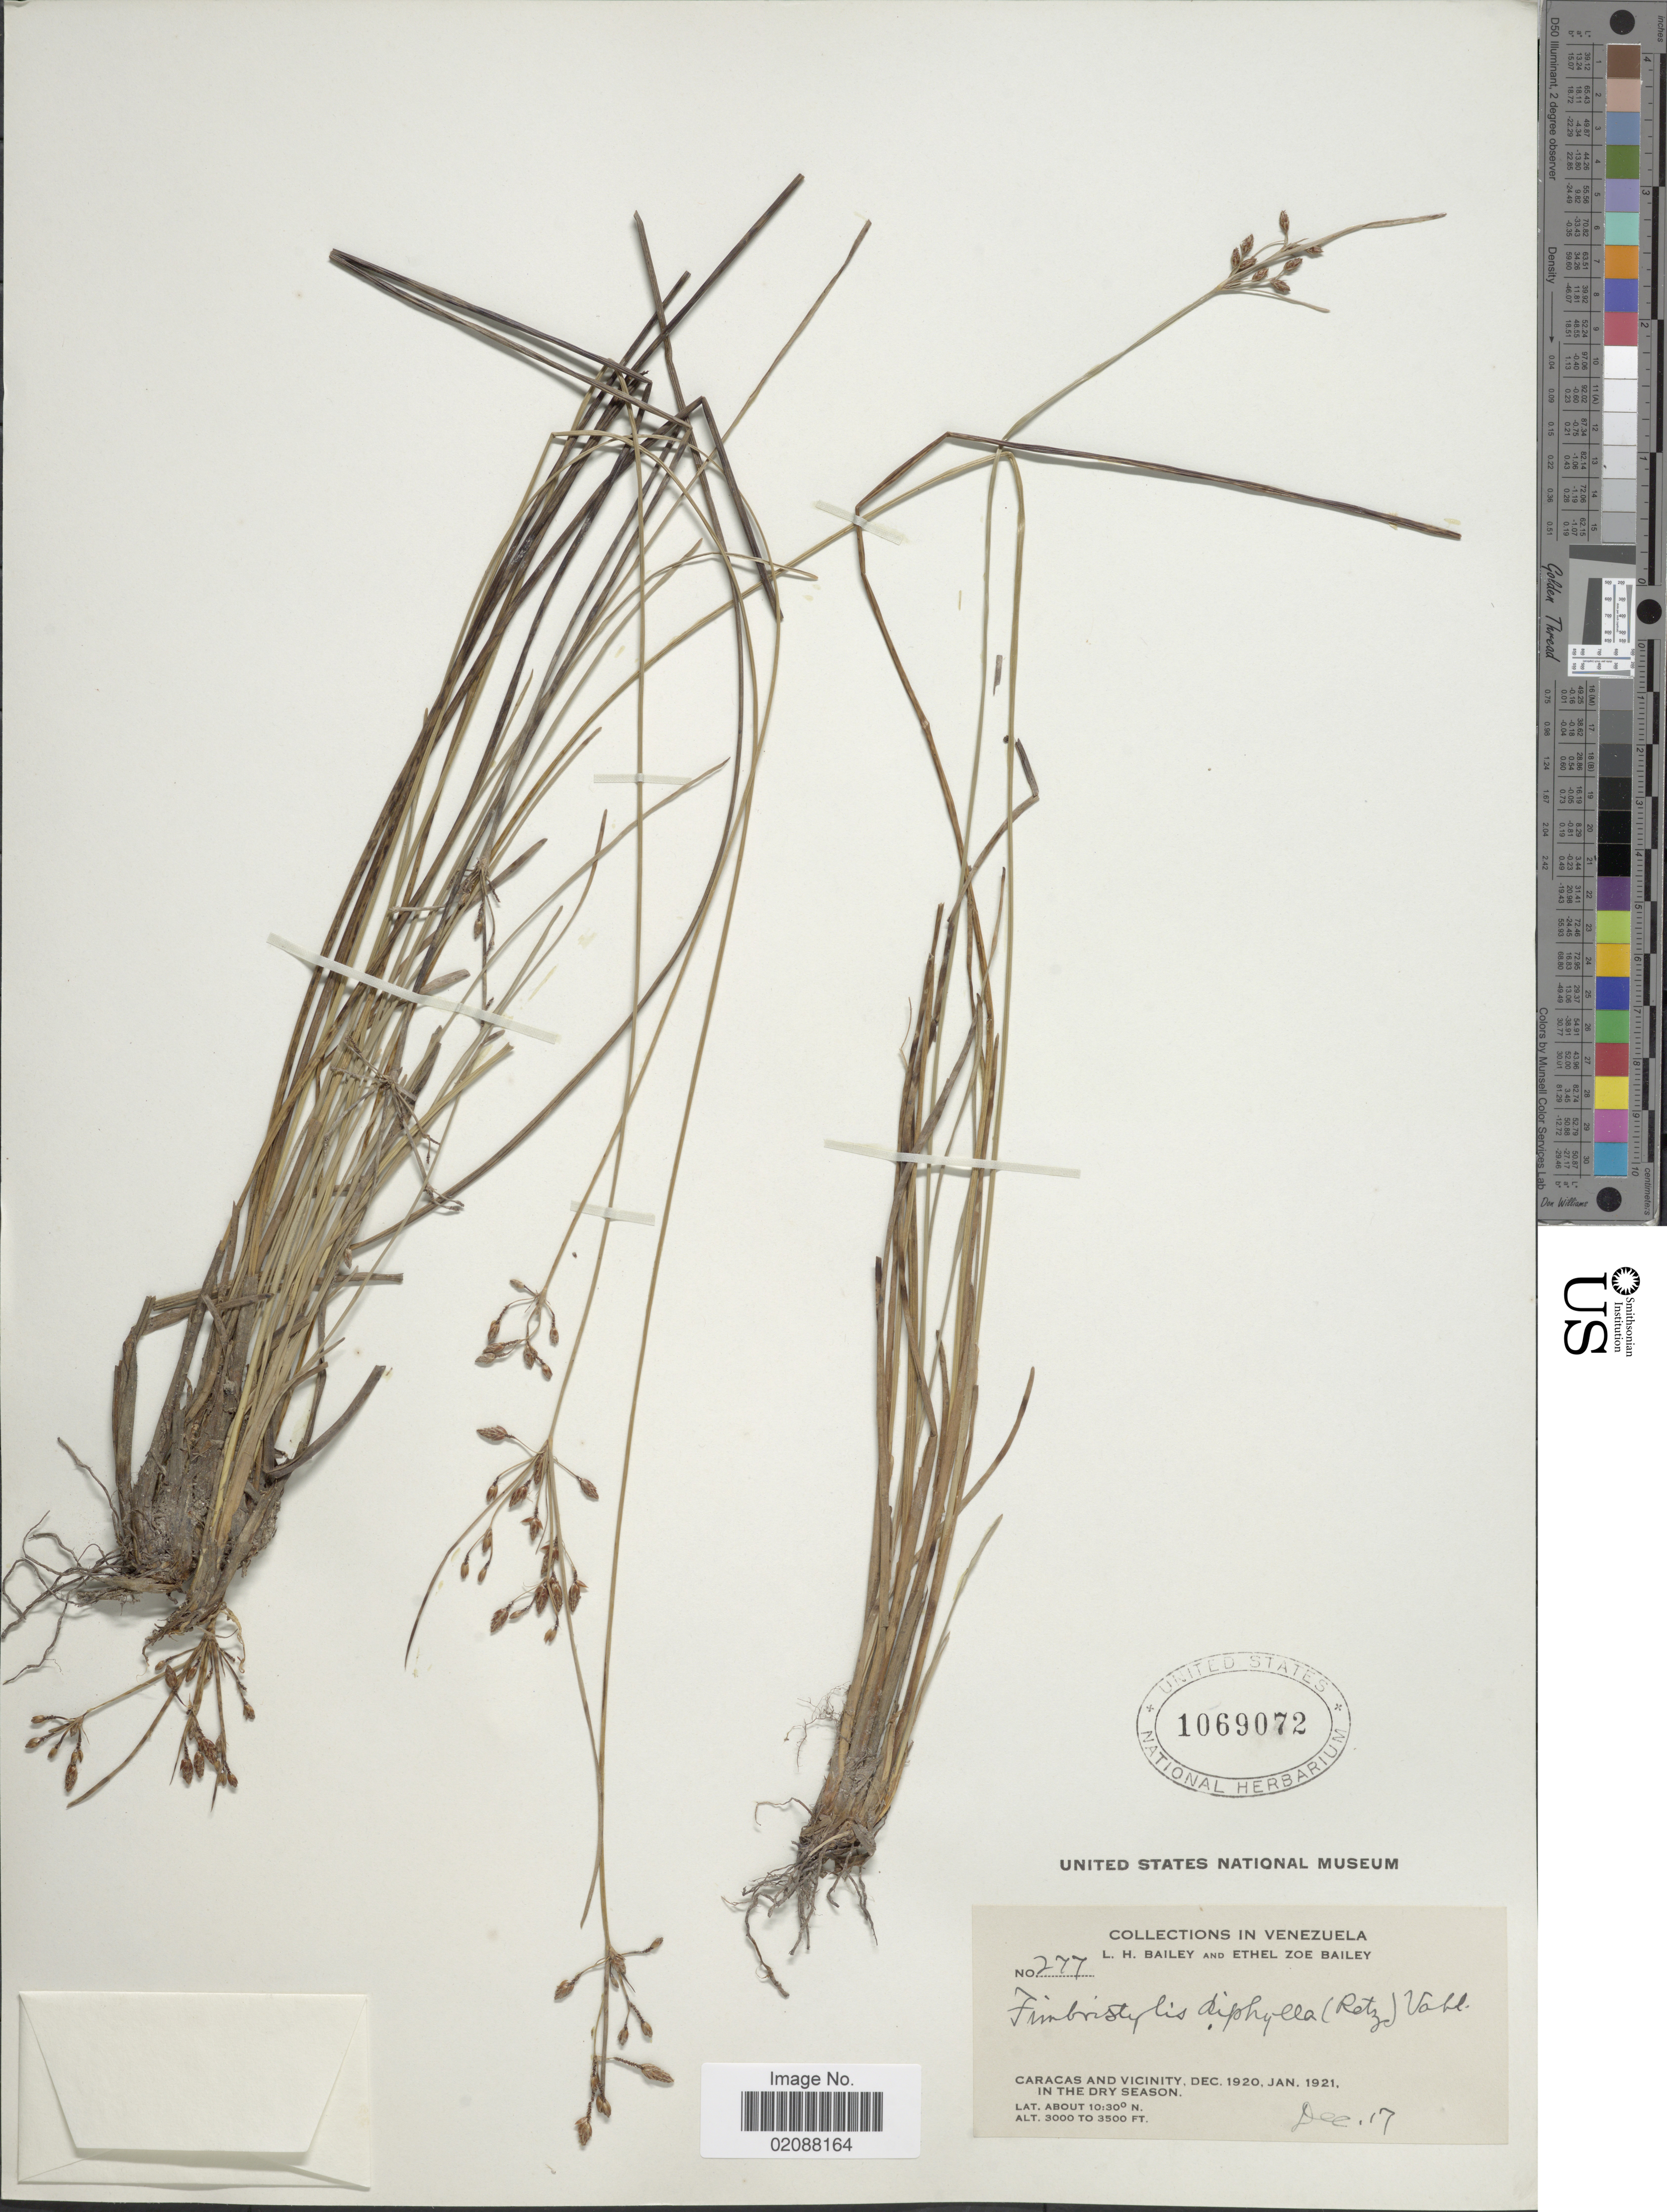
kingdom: Plantae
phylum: Tracheophyta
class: Liliopsida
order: Poales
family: Cyperaceae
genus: Fimbristylis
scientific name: Fimbristylis annua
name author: (All.) Roem. & Schult.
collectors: L. H. Bailey & E. Z. Bailey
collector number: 277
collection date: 1920-12-17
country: Venezuela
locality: Caracas and vicinity, in the dry season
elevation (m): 914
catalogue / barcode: US 1069072